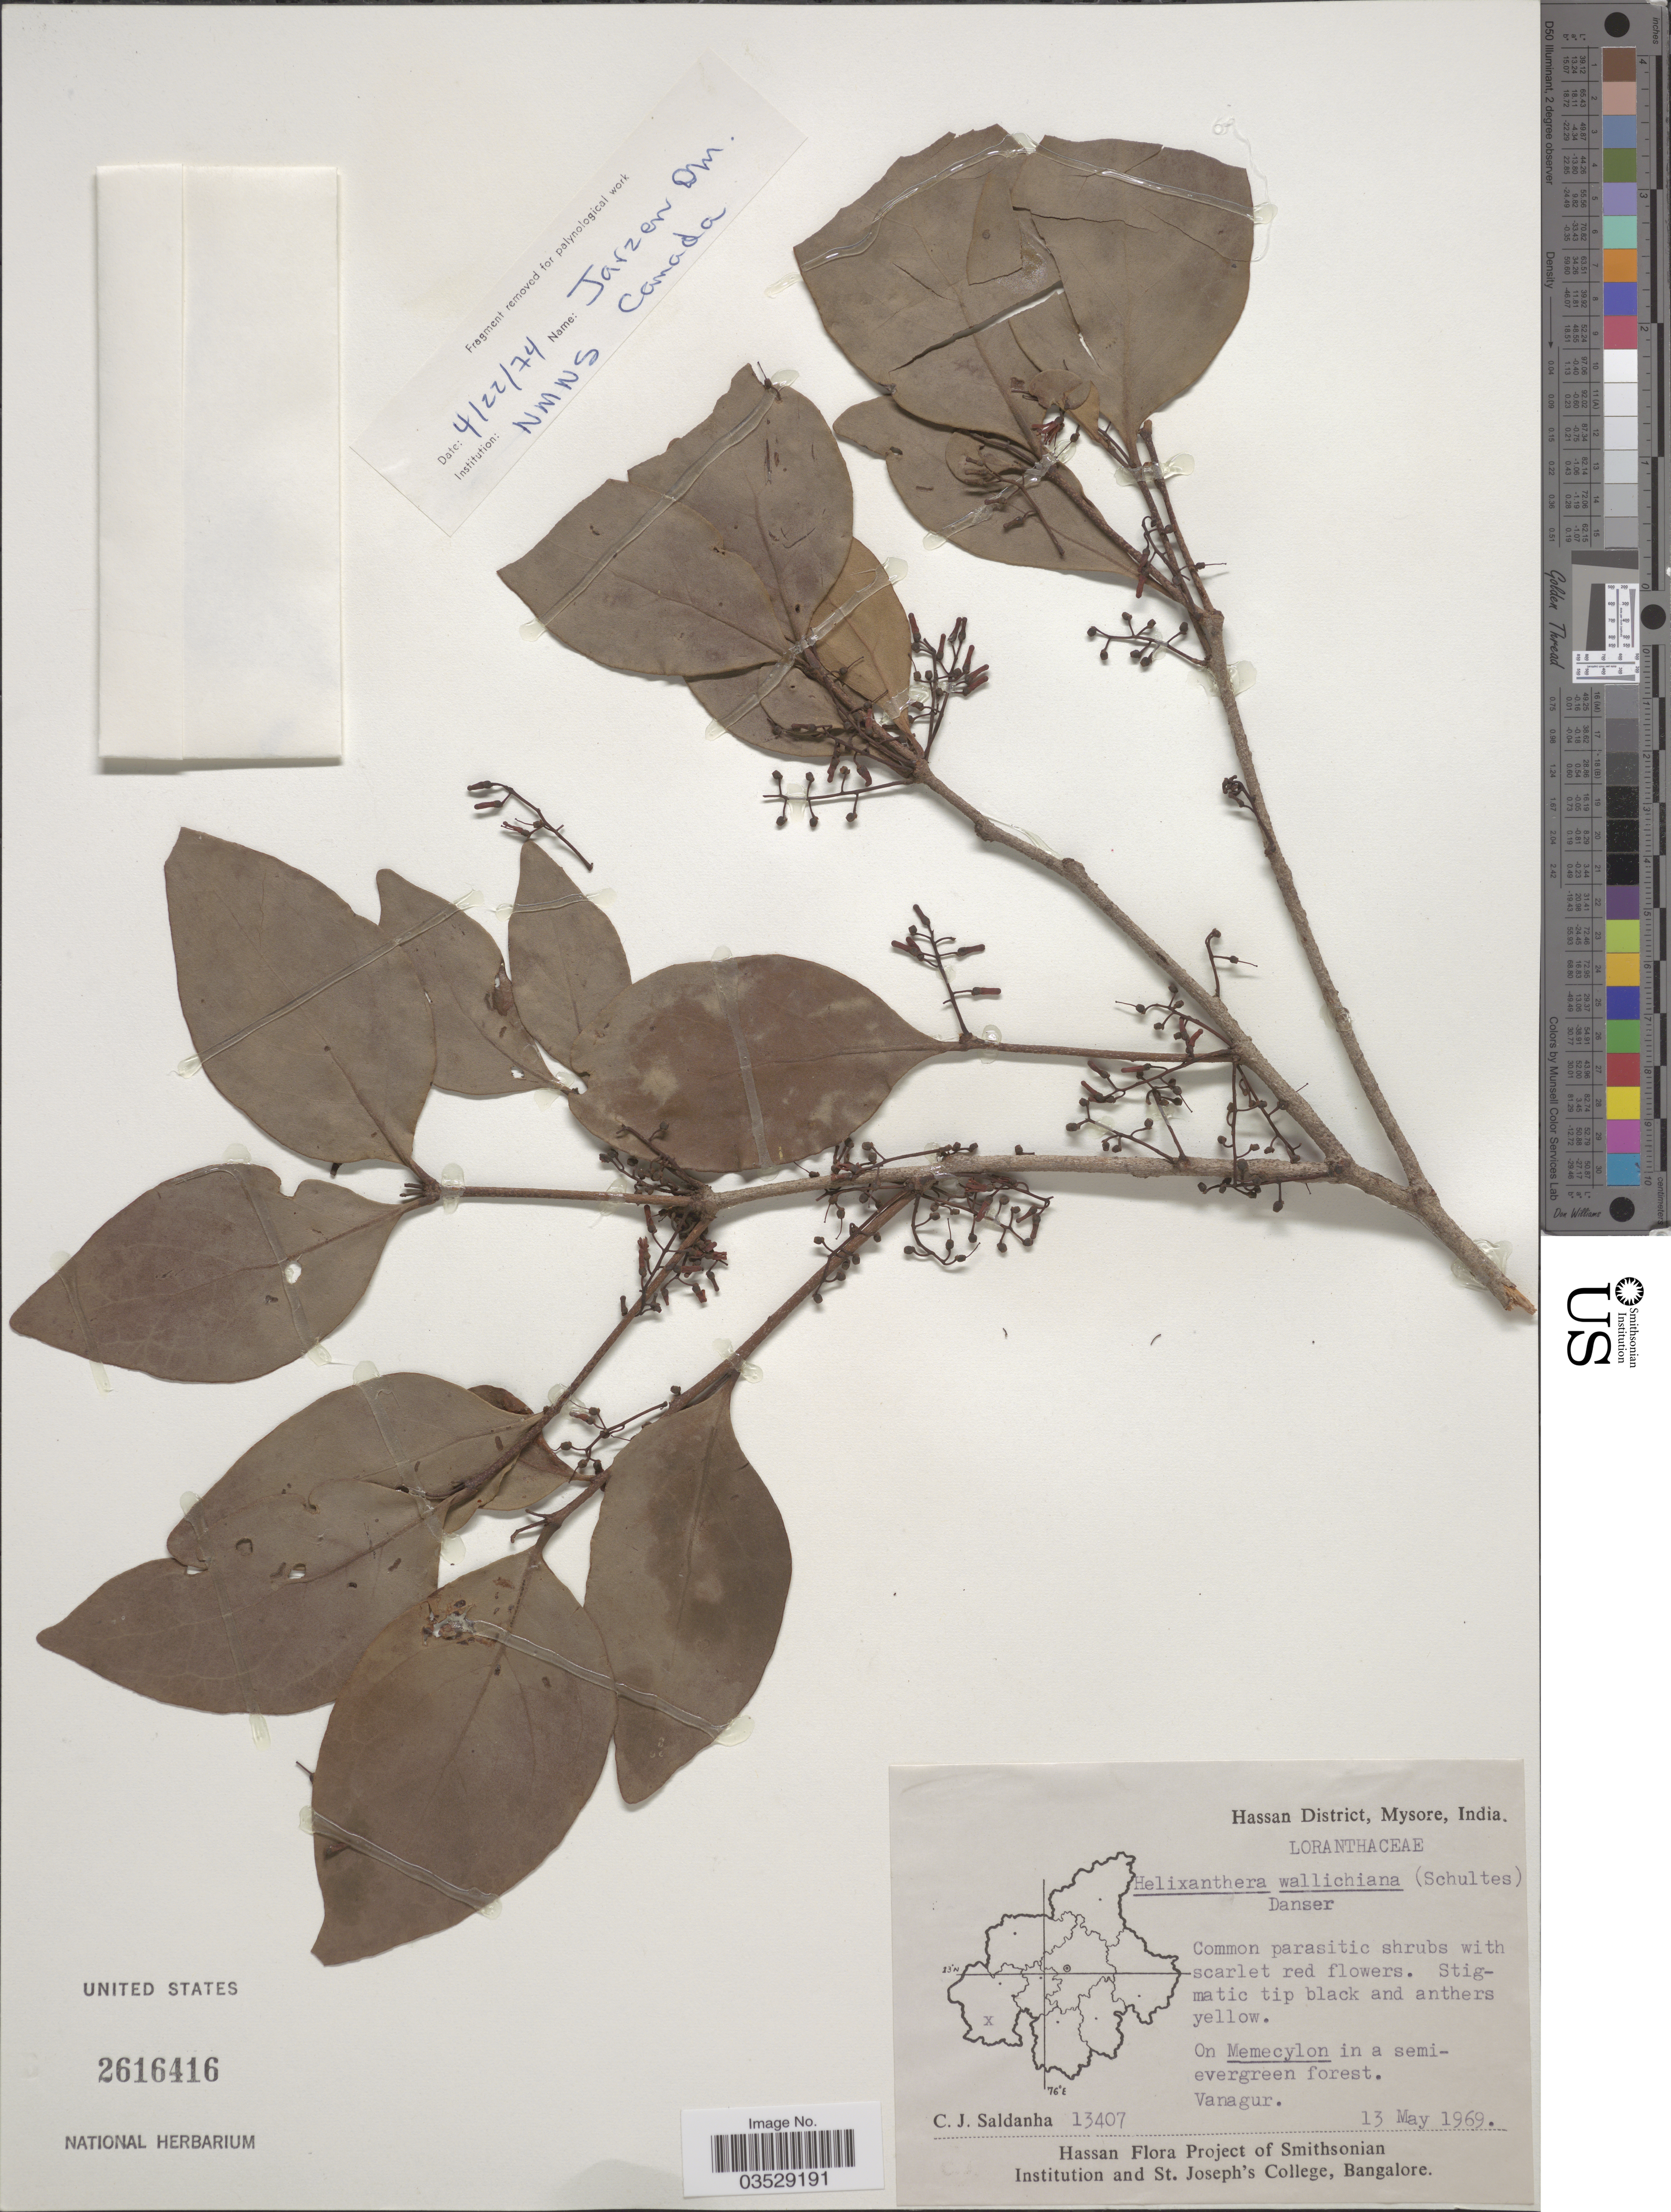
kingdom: Plantae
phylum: Tracheophyta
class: Magnoliopsida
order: Santalales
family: Loranthaceae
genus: Helixanthera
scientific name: Helixanthera wallichiana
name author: Danser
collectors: C. J. Saldanha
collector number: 13407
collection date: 1969-05-13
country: India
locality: Hassan District, Mysore. Vanagur.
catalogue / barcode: US 2616416